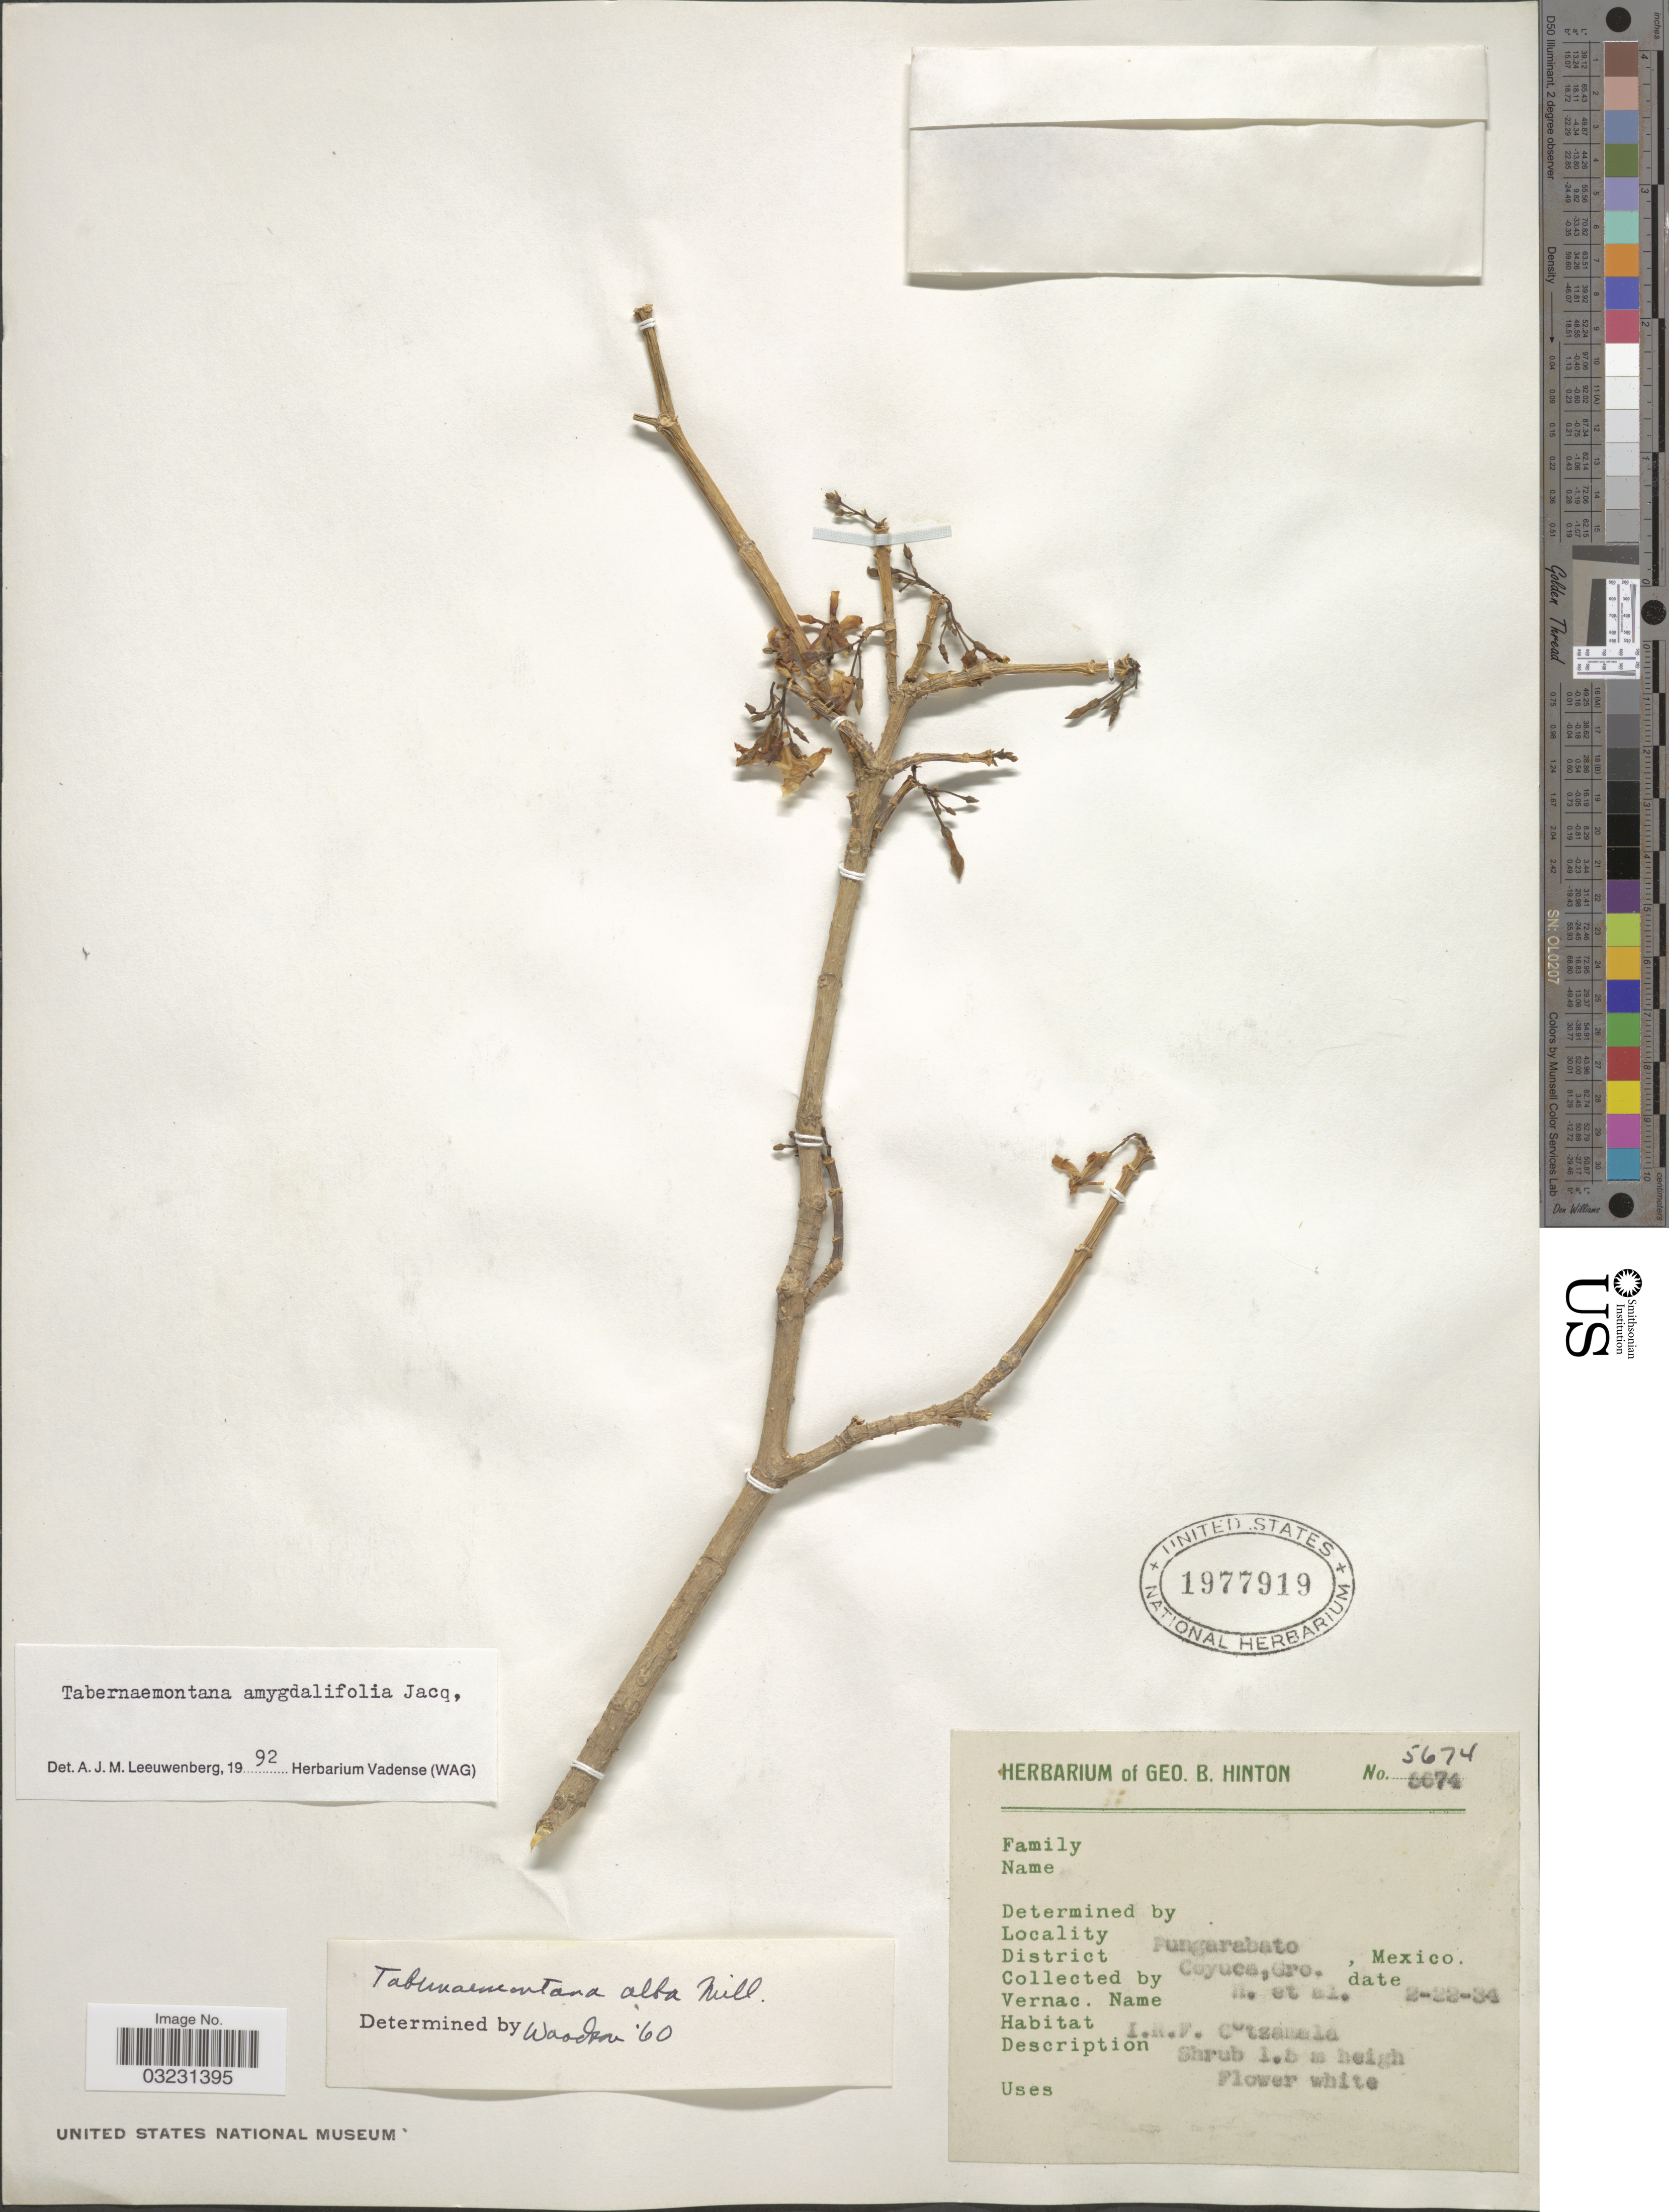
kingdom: Plantae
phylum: Tracheophyta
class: Magnoliopsida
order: Gentianales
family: Apocynaceae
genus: Tabernaemontana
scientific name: Tabernaemontana amygdalifolia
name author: Jacq.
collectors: G. B. Hinton & et al.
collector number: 5674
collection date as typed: Transcribed d/m/y: 22/2/34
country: Mexico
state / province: Guerrero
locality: Pungarabato, District Coyuca, Gro.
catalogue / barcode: US 1977919